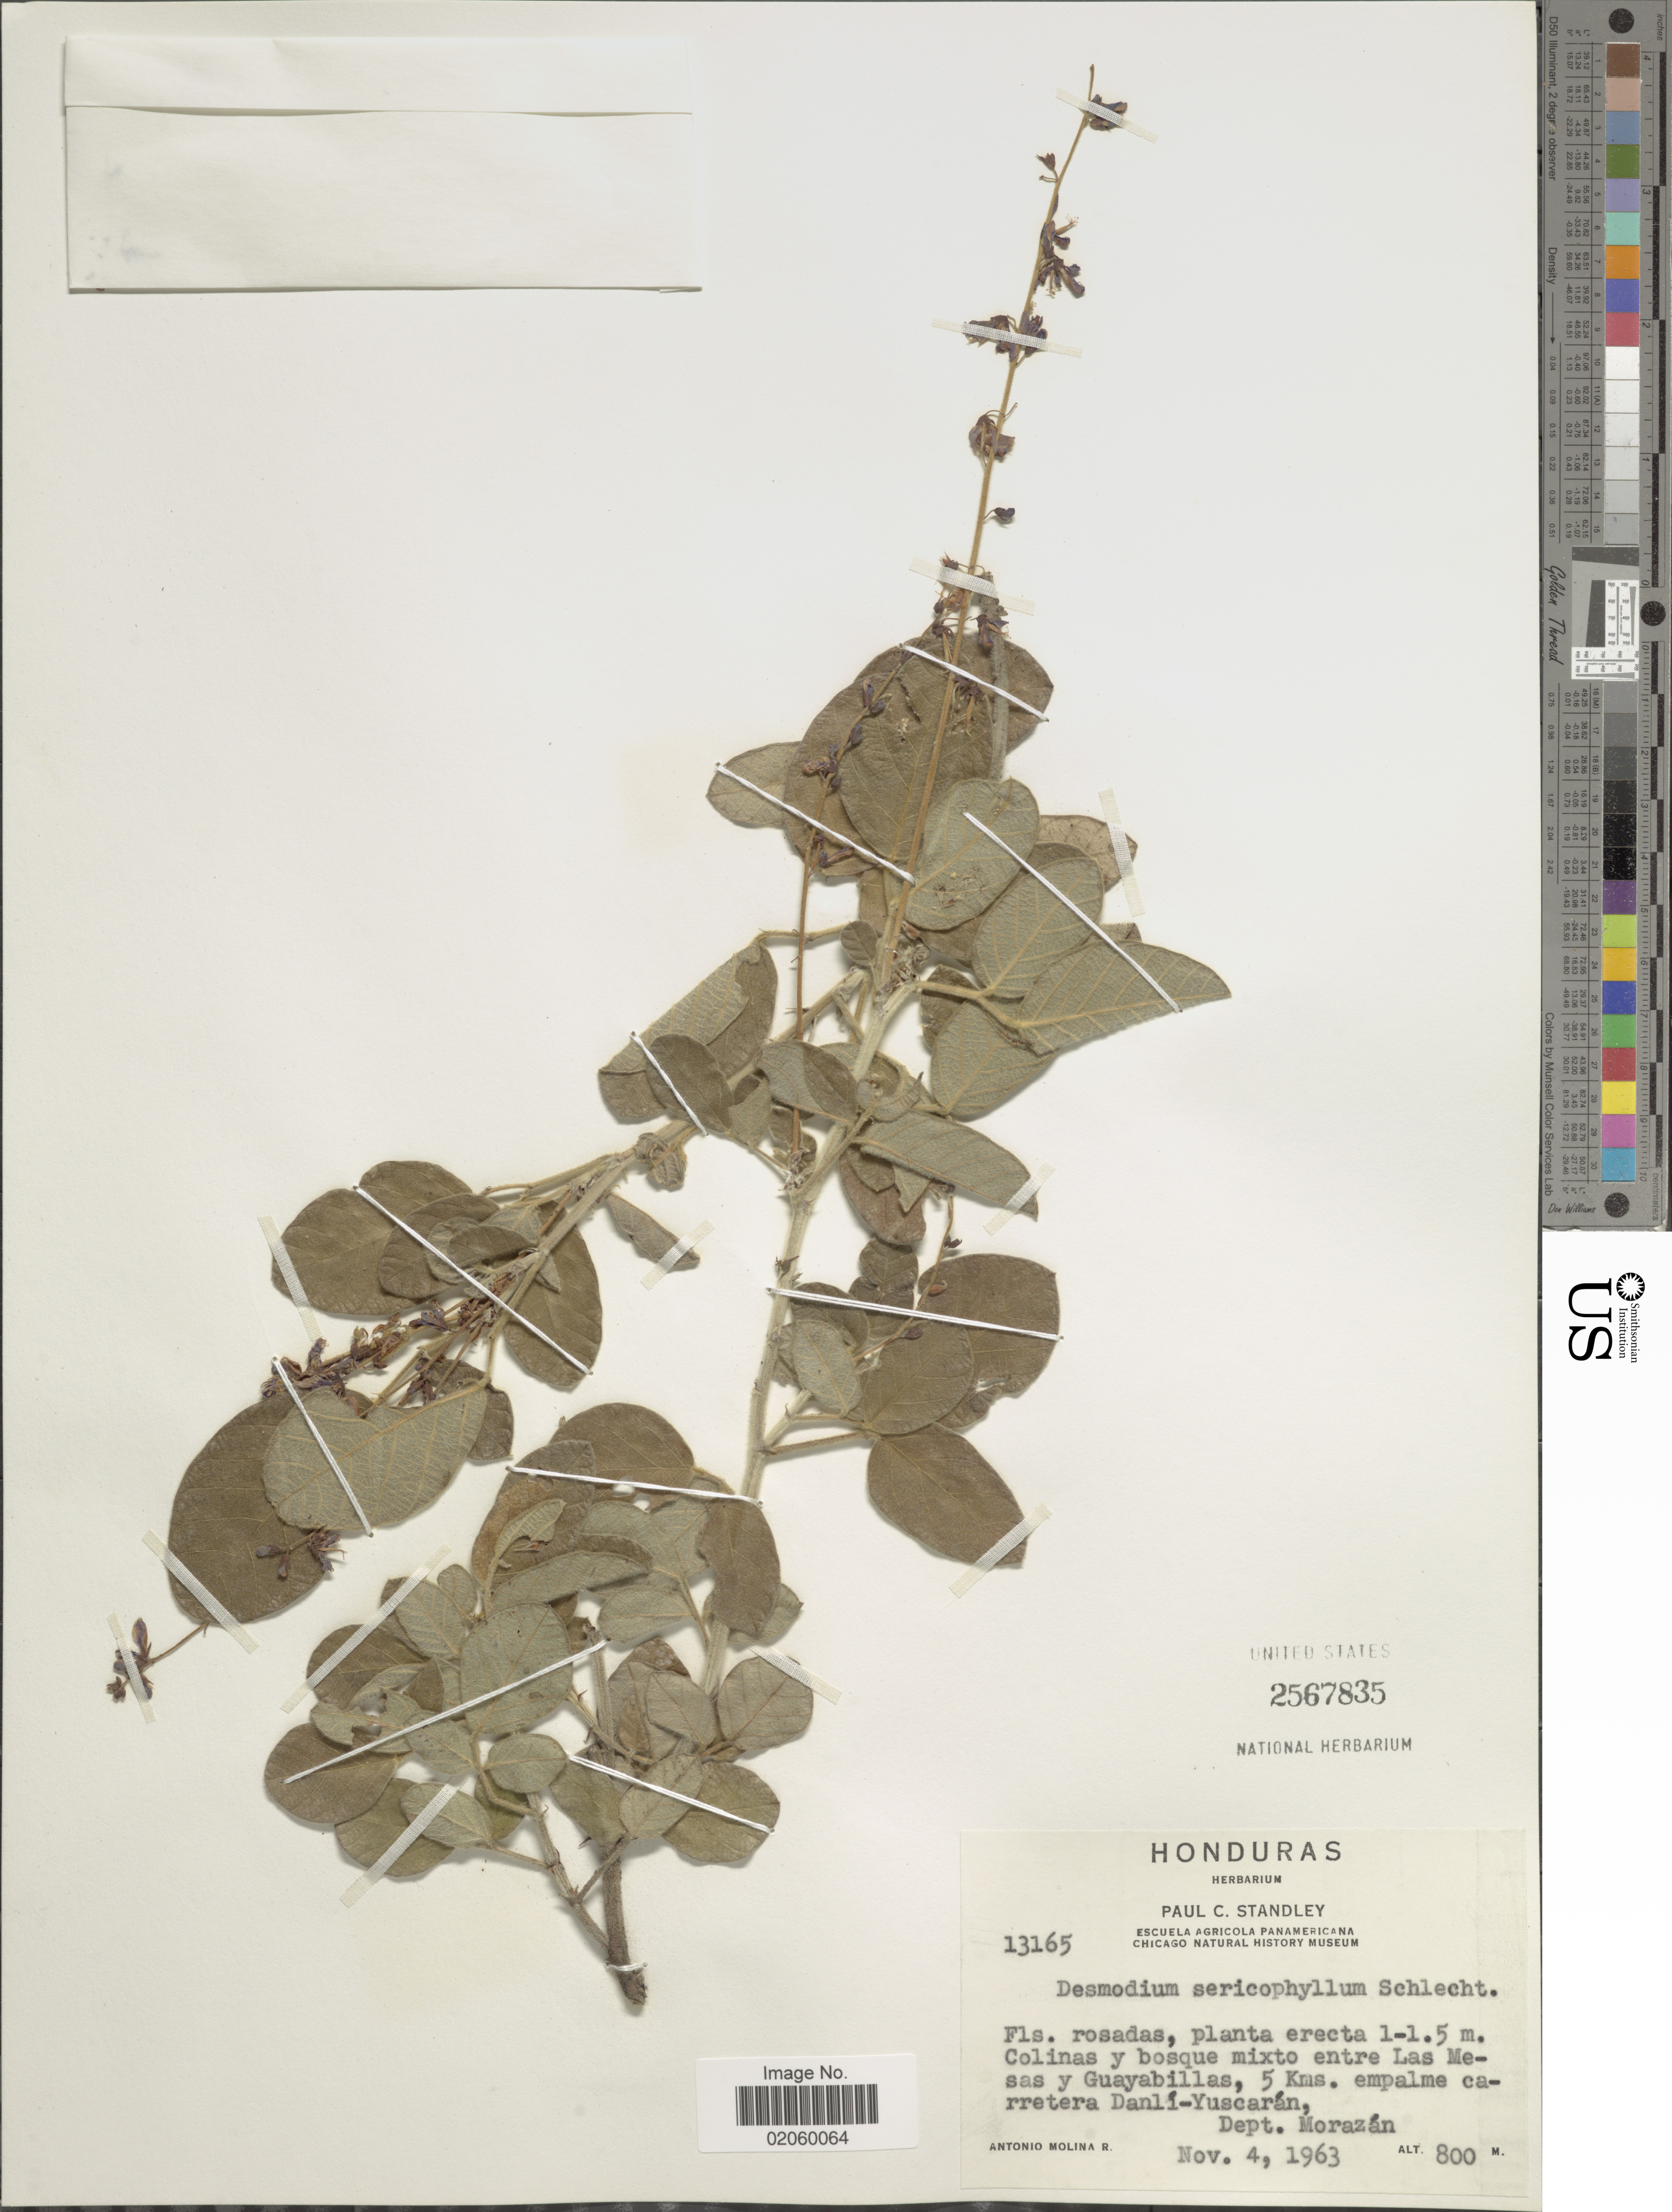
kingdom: Plantae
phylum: Tracheophyta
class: Magnoliopsida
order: Fabales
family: Fabaceae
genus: Desmodium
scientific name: Desmodium sericophyllum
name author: Schltdl.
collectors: A. Molina R.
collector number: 13165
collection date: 1963-11-04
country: Honduras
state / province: Fco. Morazán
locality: Entre Las Mesas y Guayabillas, 5 Kms. empalme carretera Danli-Yucaran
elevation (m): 800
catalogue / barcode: US 2567835